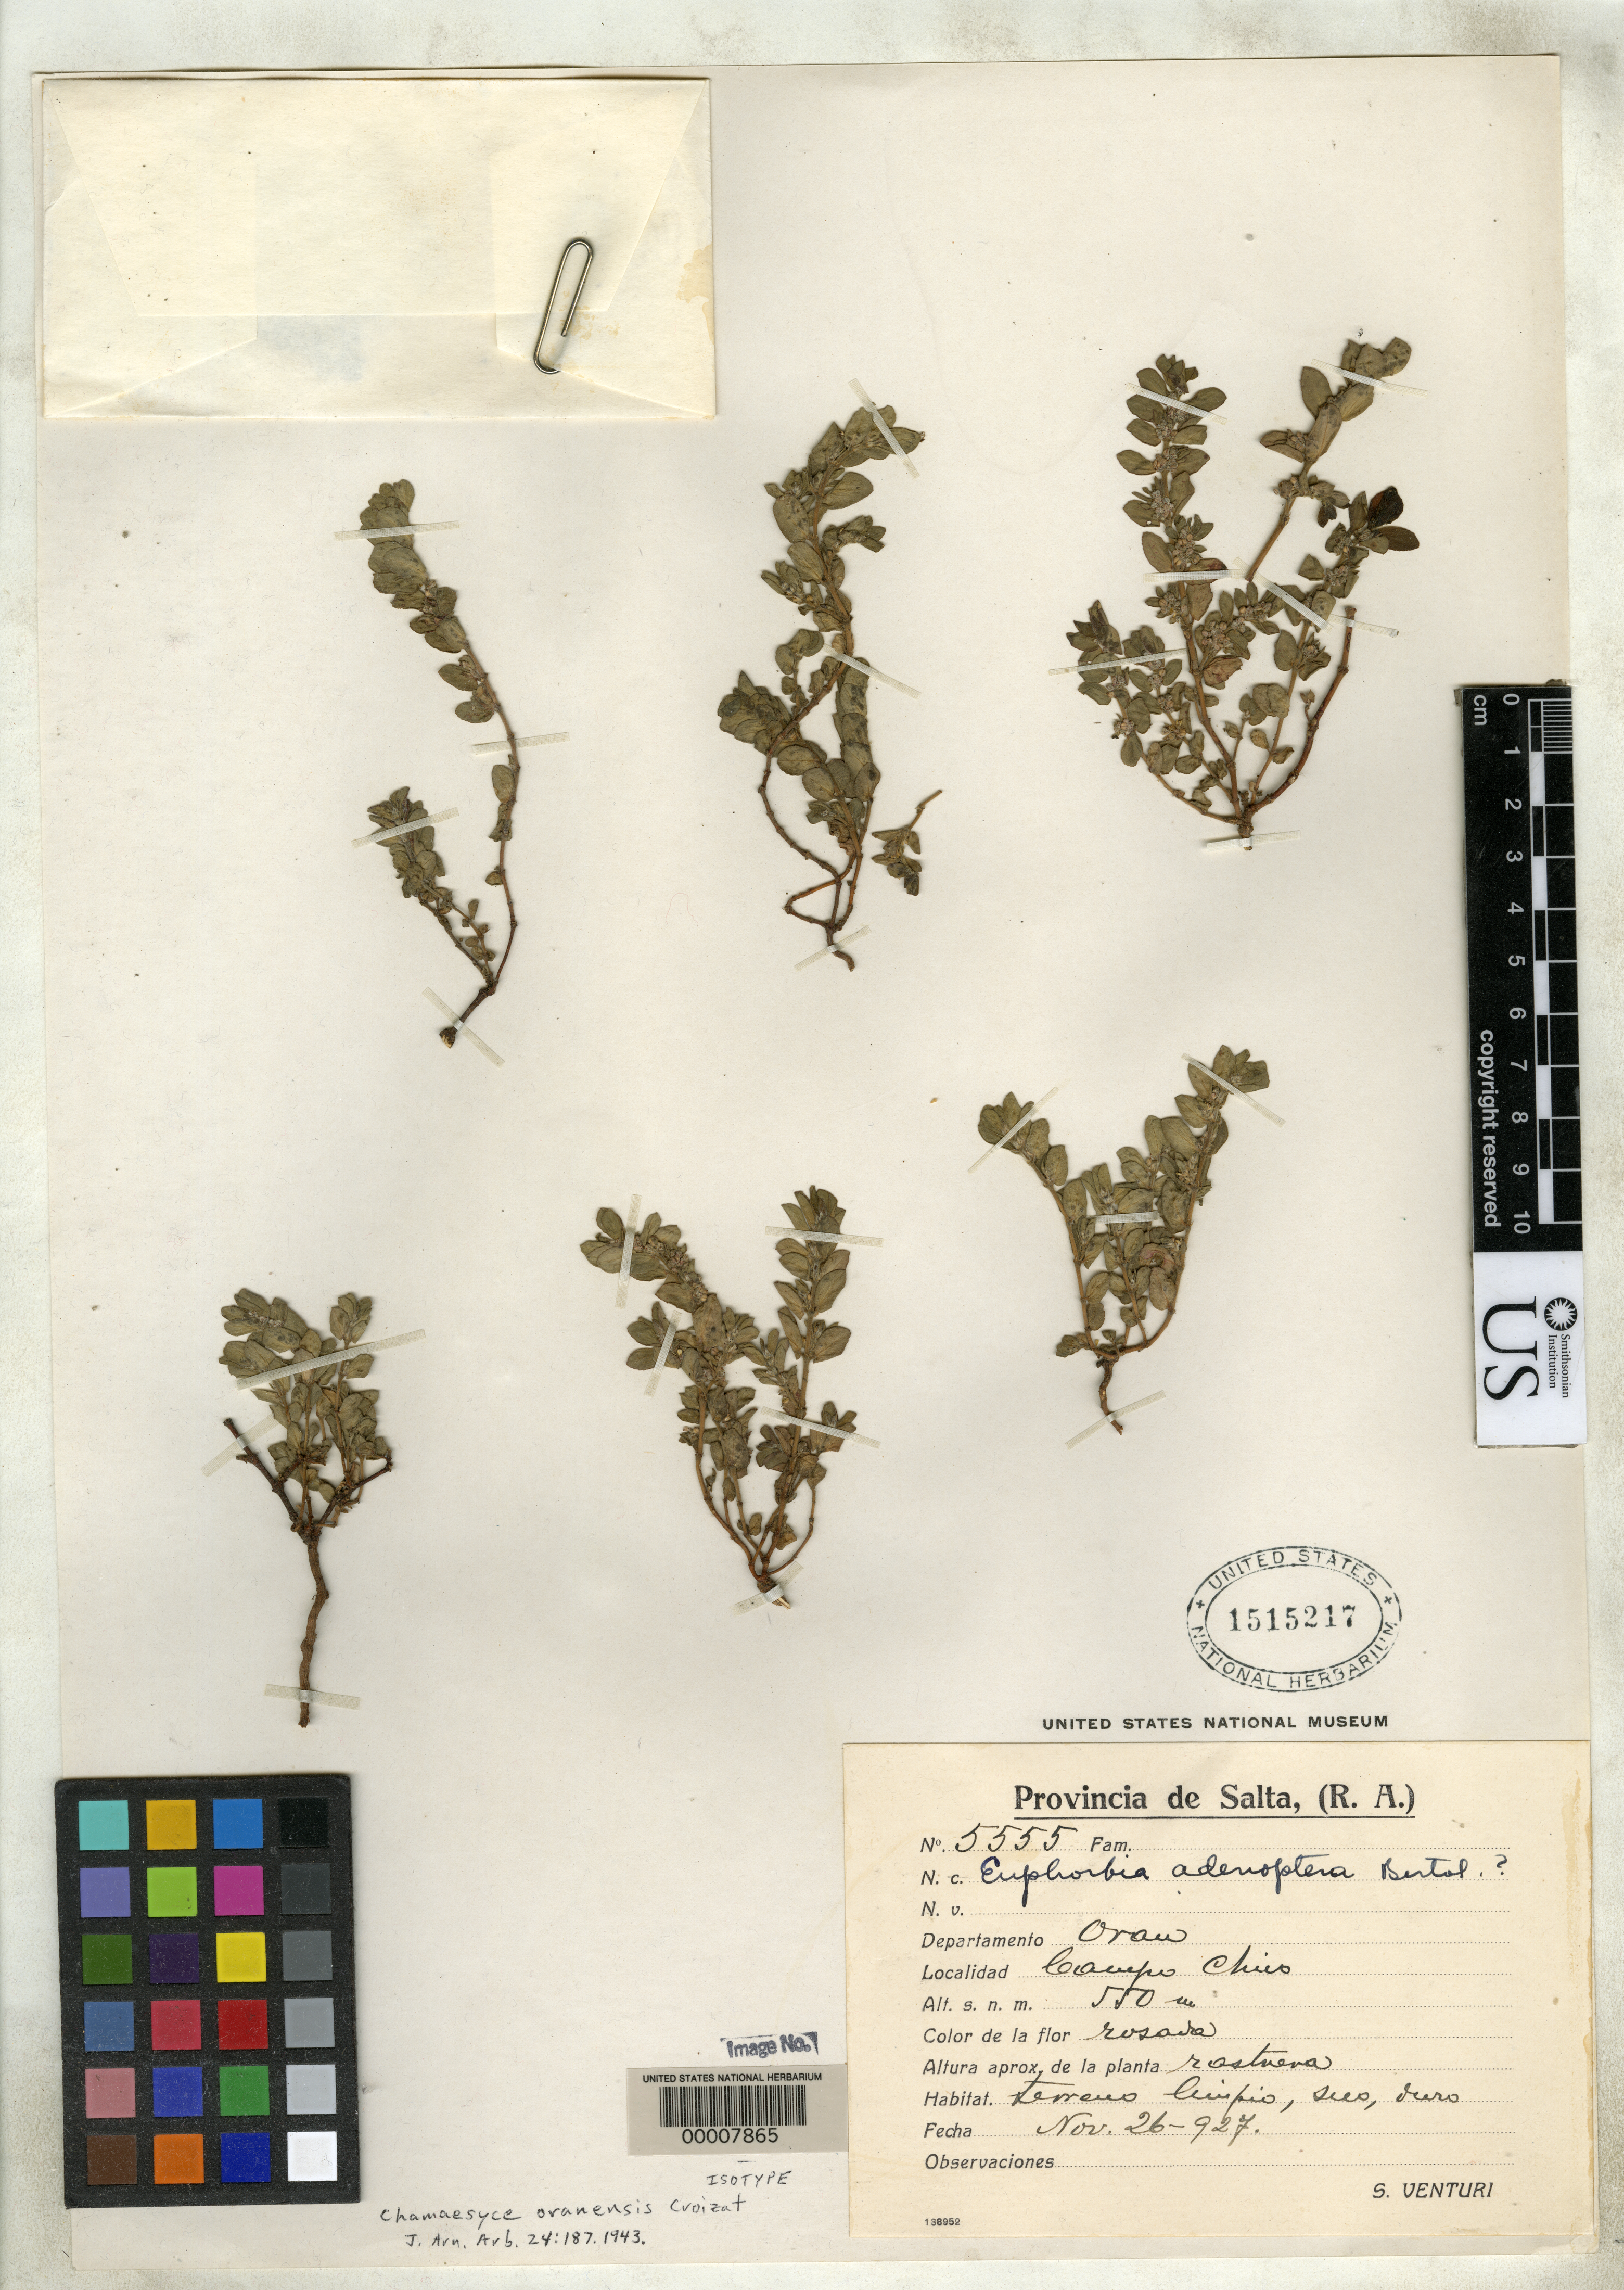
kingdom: Plantae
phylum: Tracheophyta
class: Magnoliopsida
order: Malpighiales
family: Euphorbiaceae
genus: Chamaesyce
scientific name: Chamaesyce oranensis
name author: Croizat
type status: Isotype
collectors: S. Venturi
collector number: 5555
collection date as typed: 26 Nov 1927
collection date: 1927-11-26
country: Argentina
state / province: Salta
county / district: Orán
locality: Campo Chico.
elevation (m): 550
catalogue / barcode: US 1515217